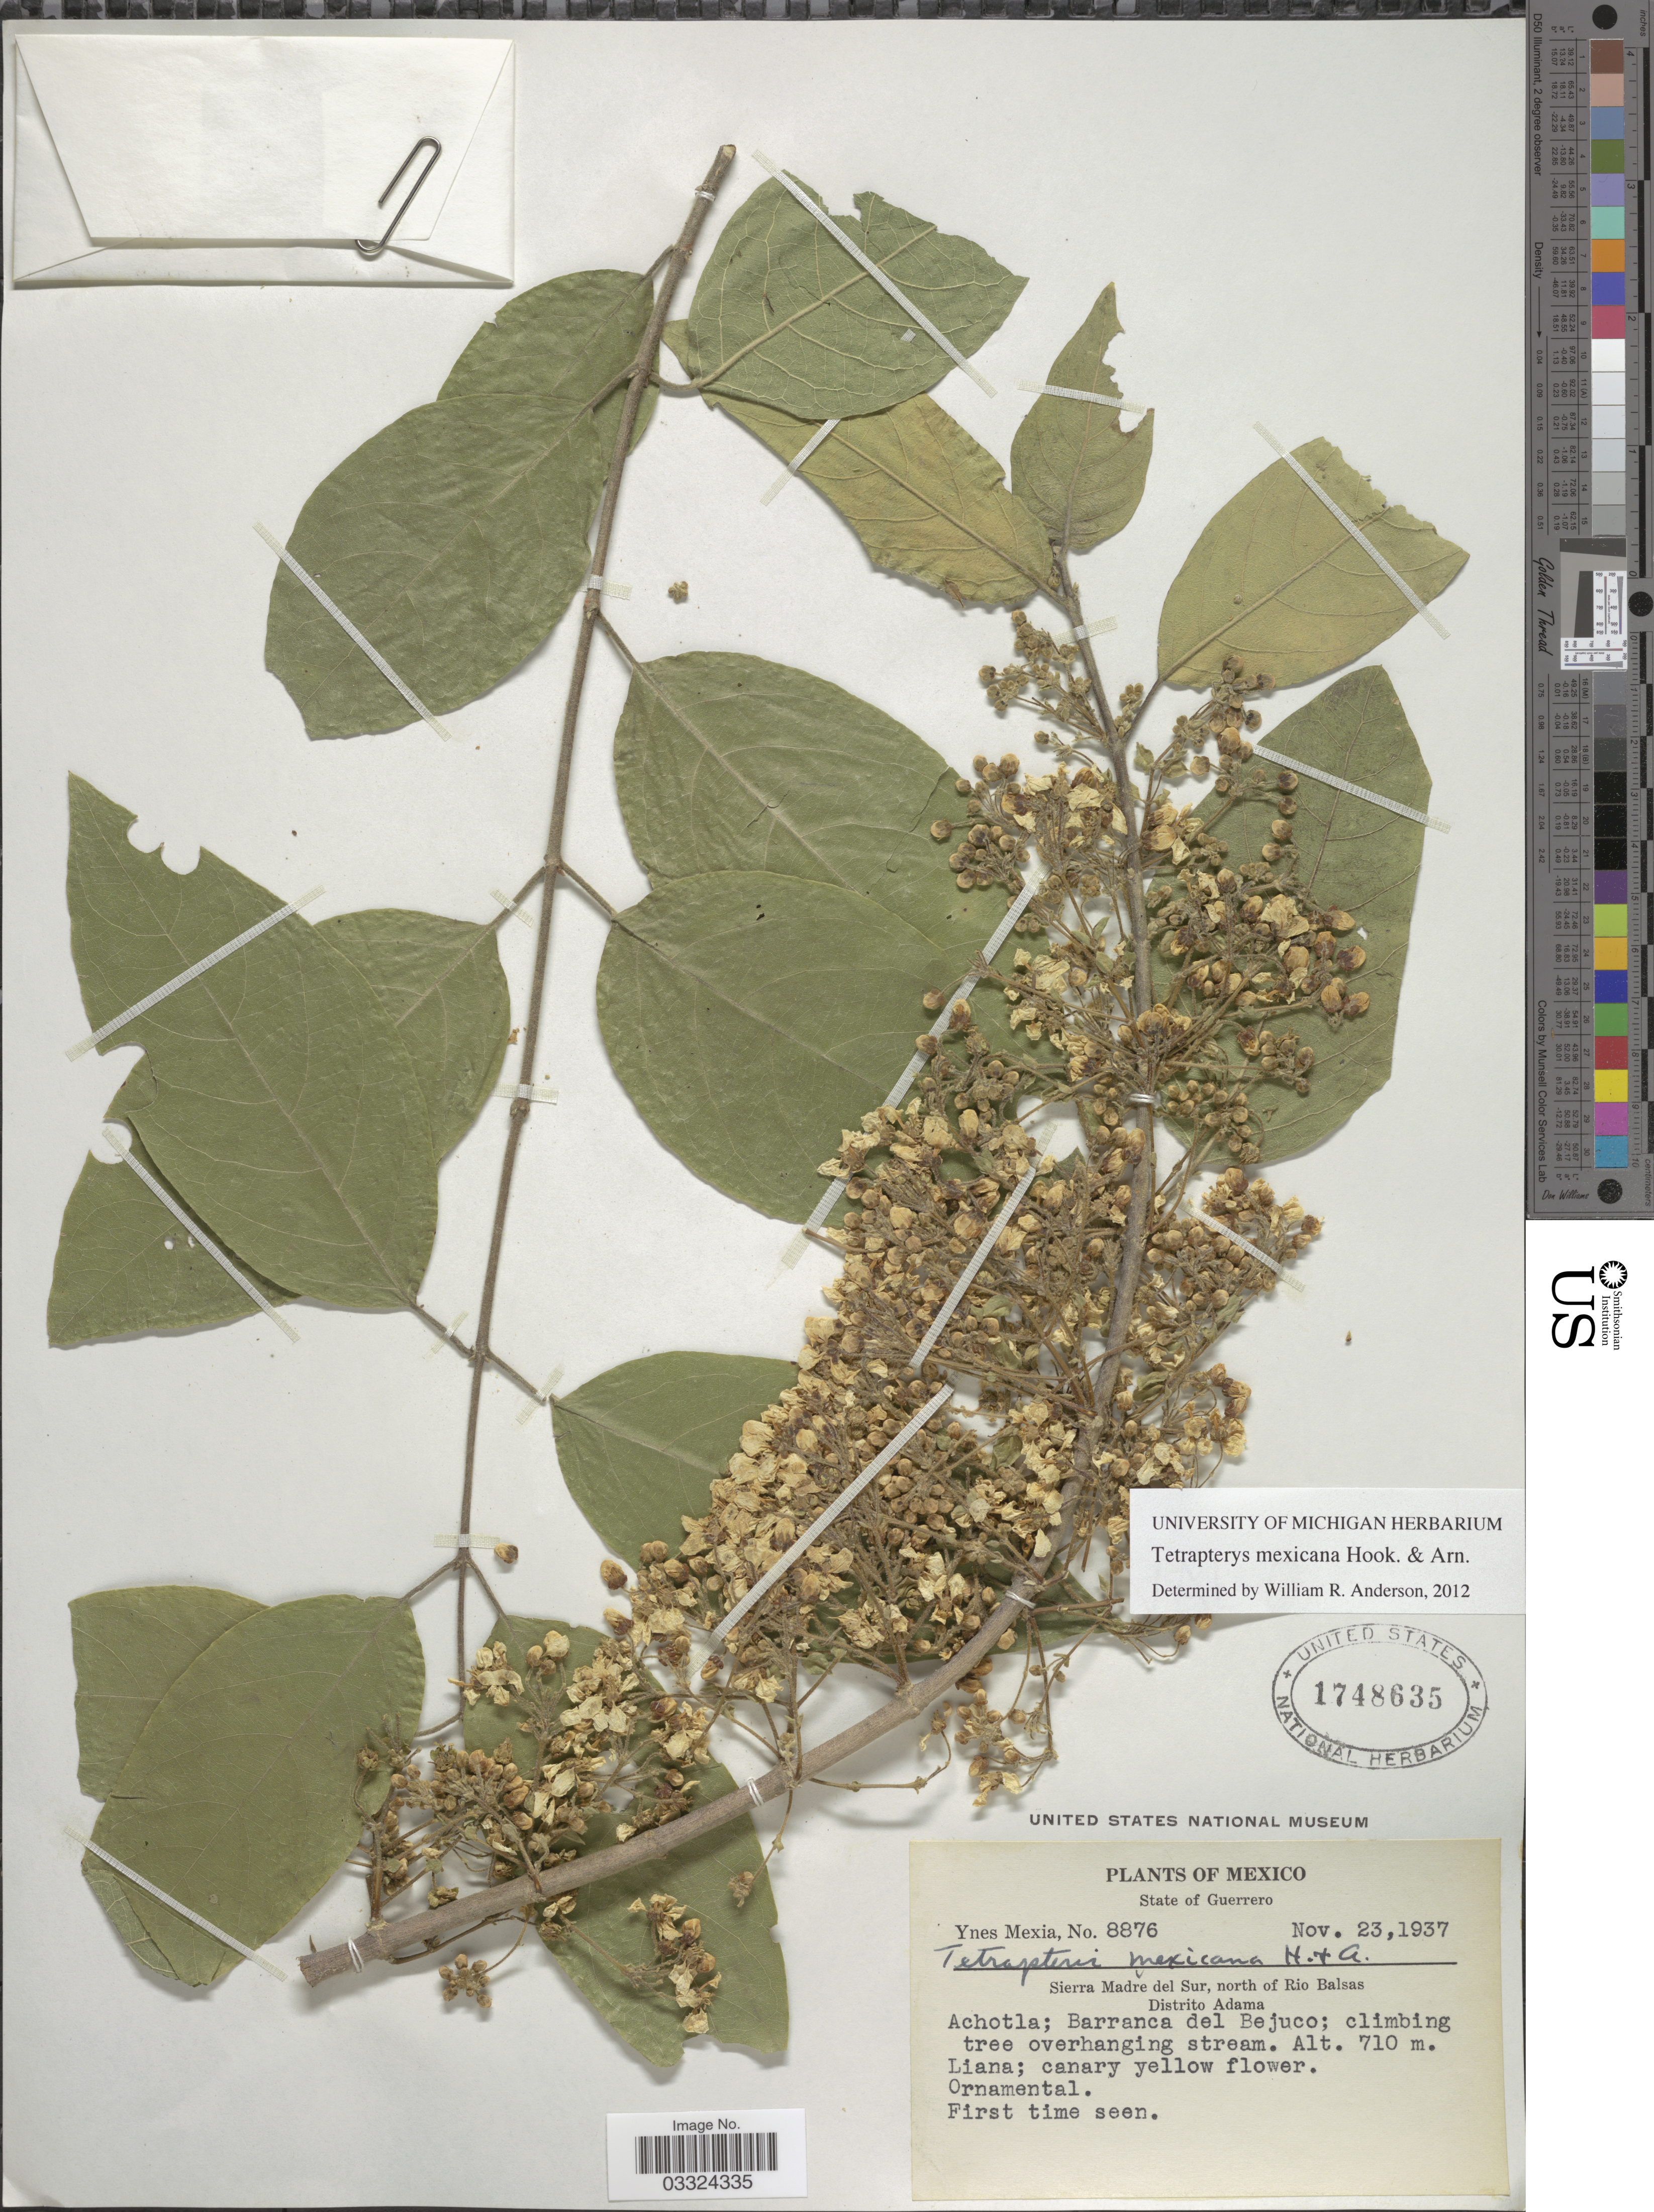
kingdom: Plantae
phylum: Tracheophyta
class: Magnoliopsida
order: Malpighiales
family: Malpighiaceae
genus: Tetrapterys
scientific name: Tetrapterys mexicana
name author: Hook. & Arn.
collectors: Y. Mexia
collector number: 8876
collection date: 1937-11-23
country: Mexico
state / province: Guerrero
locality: Sierra Madre del Sur, north of Rio Balsas. Distrito Adama. Achotla; Barranca del Bejuco.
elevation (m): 710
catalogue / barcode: US 1748635